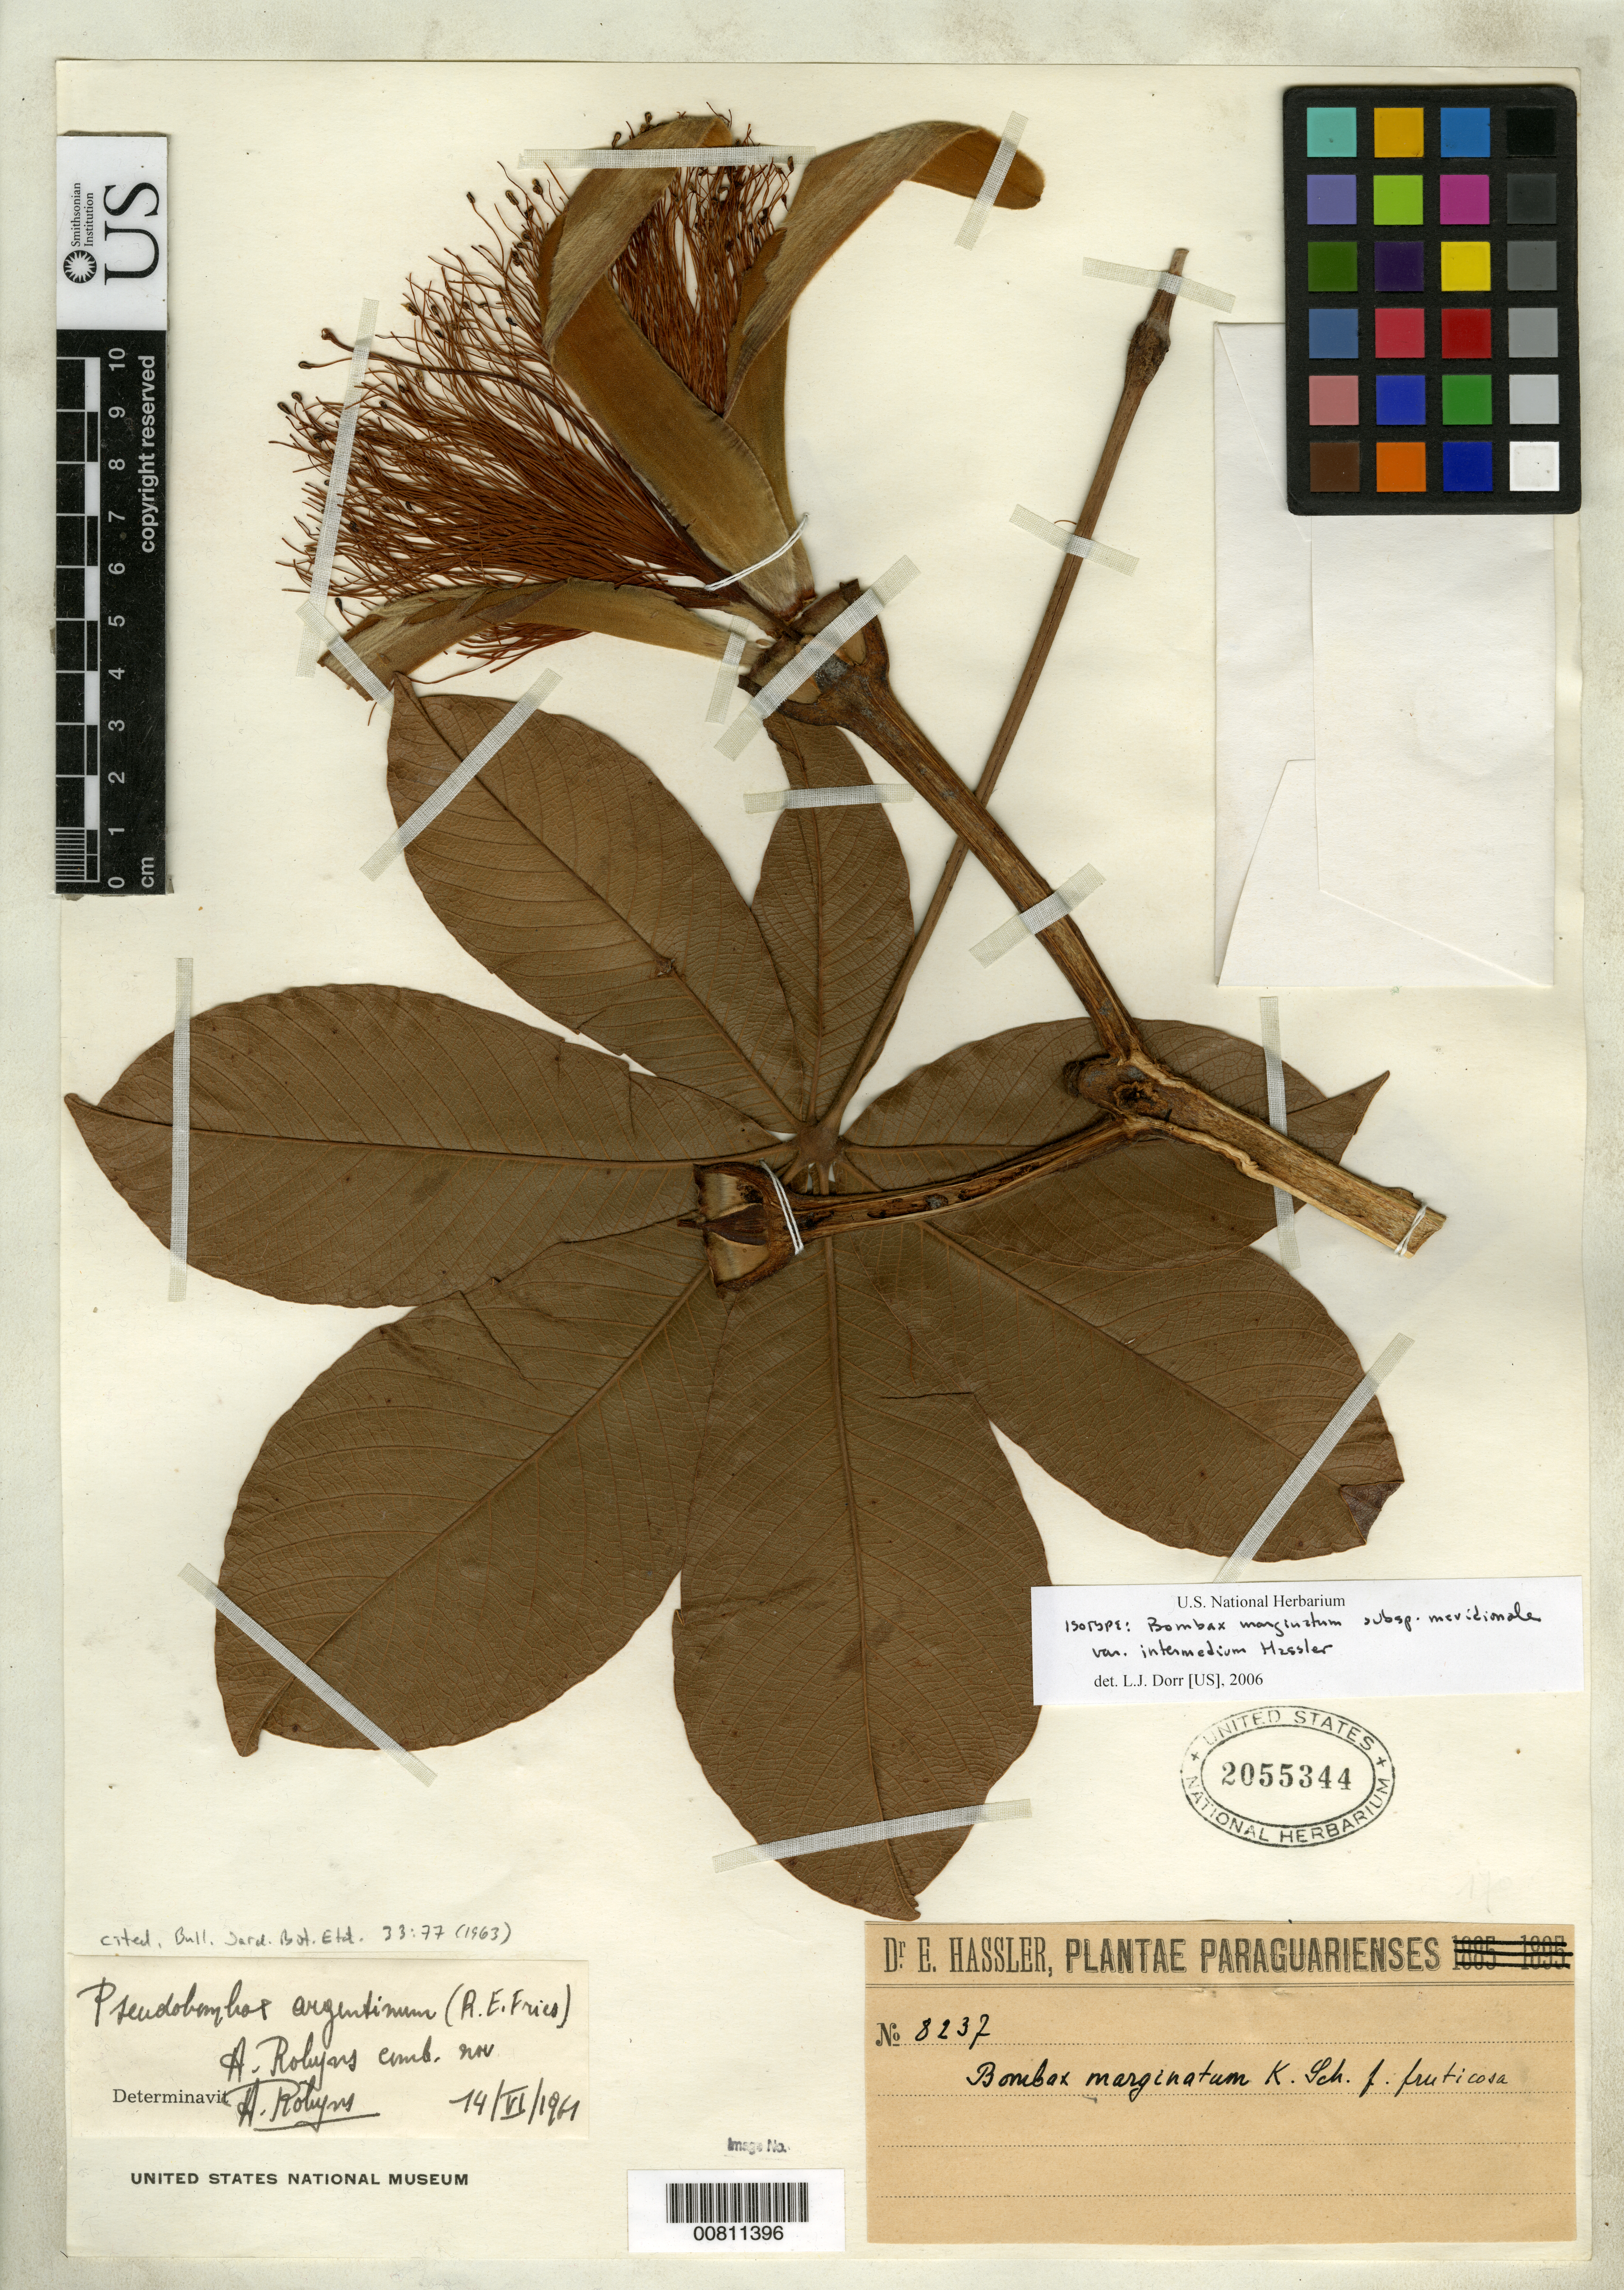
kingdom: Plantae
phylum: Tracheophyta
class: Magnoliopsida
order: Malvales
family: Malvaceae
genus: Bombax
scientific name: Bombax marginatum f. fruticosa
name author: Chodat & Hassl.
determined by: Robyns, A. G. M.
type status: Possible Type; Syntype; Isotype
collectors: E. Hassler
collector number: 8237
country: Paraguay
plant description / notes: Cited by A. Robyns, Bull. Jard. Bot. Etat 33: 79 (1963).; Also an isotype of Bombax marginatum subsp. meridionale var. intermedium Hassler; also a syntype of Bombax marginatum subsp. meridionale Hassler.; Cited by A. Robyns, Bull. Jard. Bot. Etat 33: 79 (1963).; Also an isotype of Bombax marginatum subsp. meridionale var. intermedium Hassler; also a possible type of Bombax marginatum f. fruticosa Chodat & Hassler.; Cited by A. Robyns, Bull. Jard. Bot. Etat 33: 79 (1963).; Also a syntype of Bombax marginatum subsp. meridionale Hassler; also a possible type of Bombax marginatum f. fruticosa Chodat & Hassler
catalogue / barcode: US 2055344